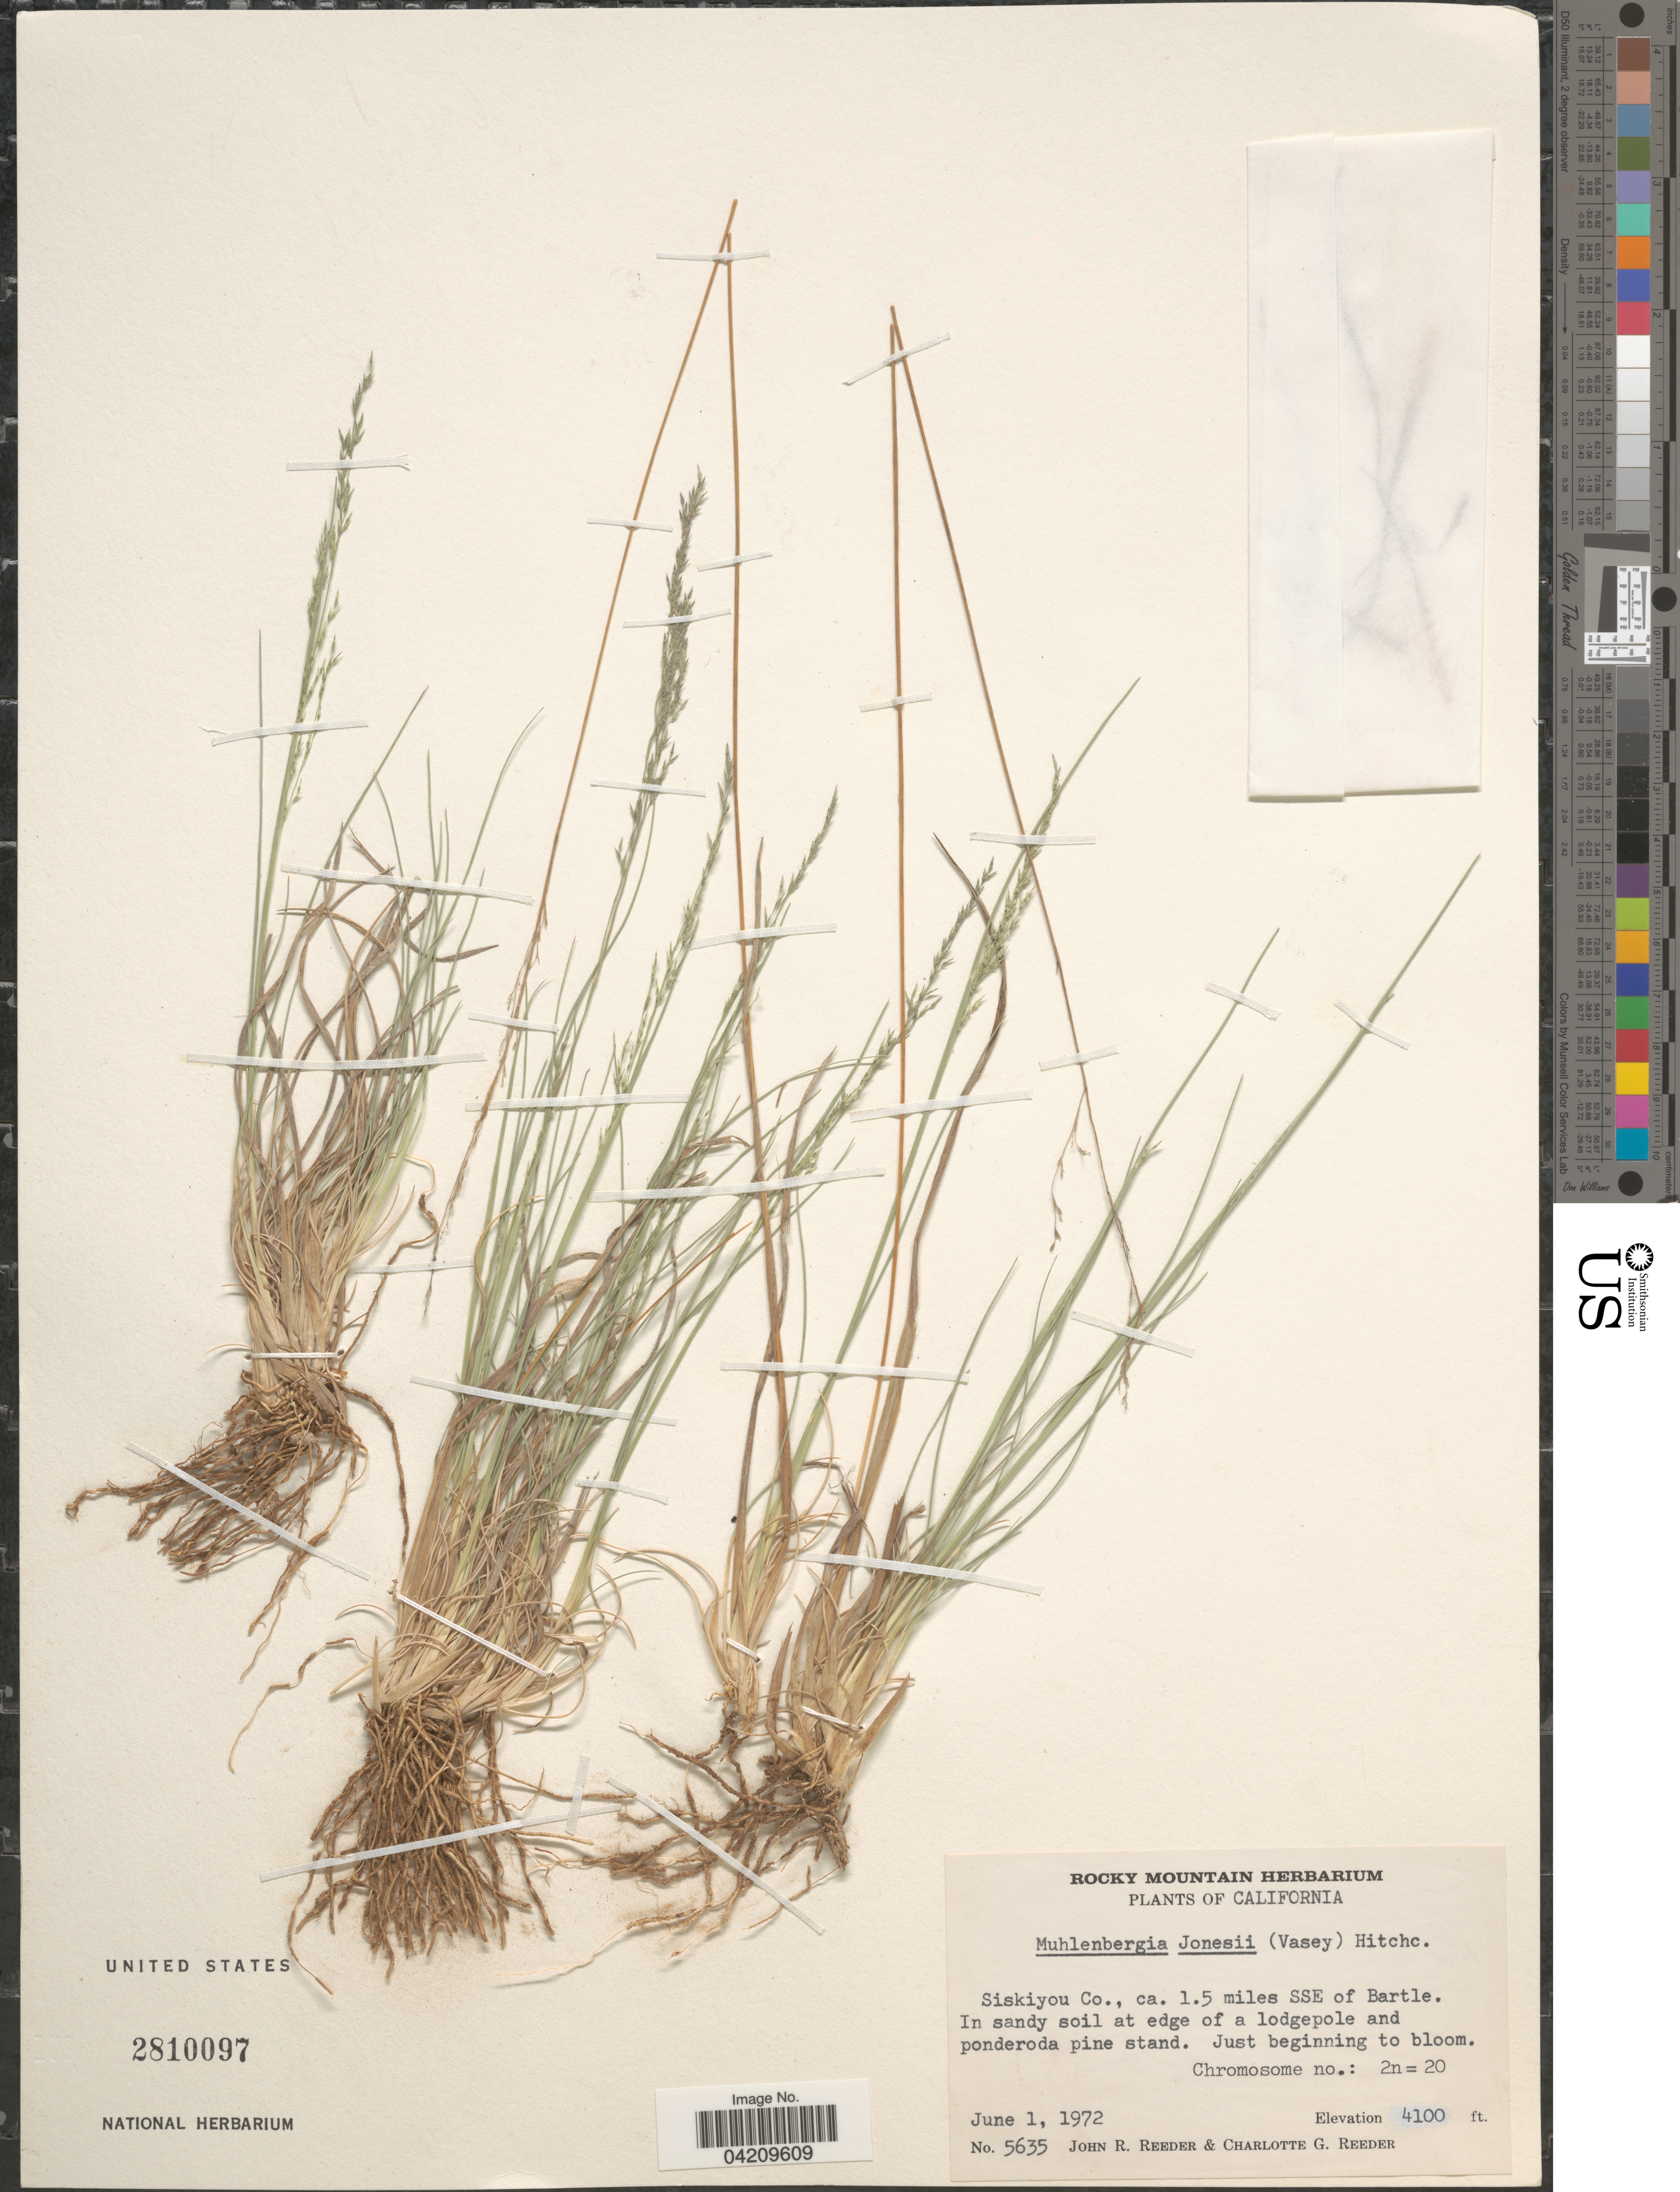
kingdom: Plantae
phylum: Tracheophyta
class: Liliopsida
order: Poales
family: Poaceae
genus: Muhlenbergia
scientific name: Muhlenbergia jonesii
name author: (Vasey) Hitchc.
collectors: J. R. Reeder & C. G. Reeder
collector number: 5635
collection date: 1972-06-01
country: United States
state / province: California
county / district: Siskiyou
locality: Siskiyou Co., ca. 1.5 miles SSE of Bartle.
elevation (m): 1250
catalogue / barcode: US 2810097